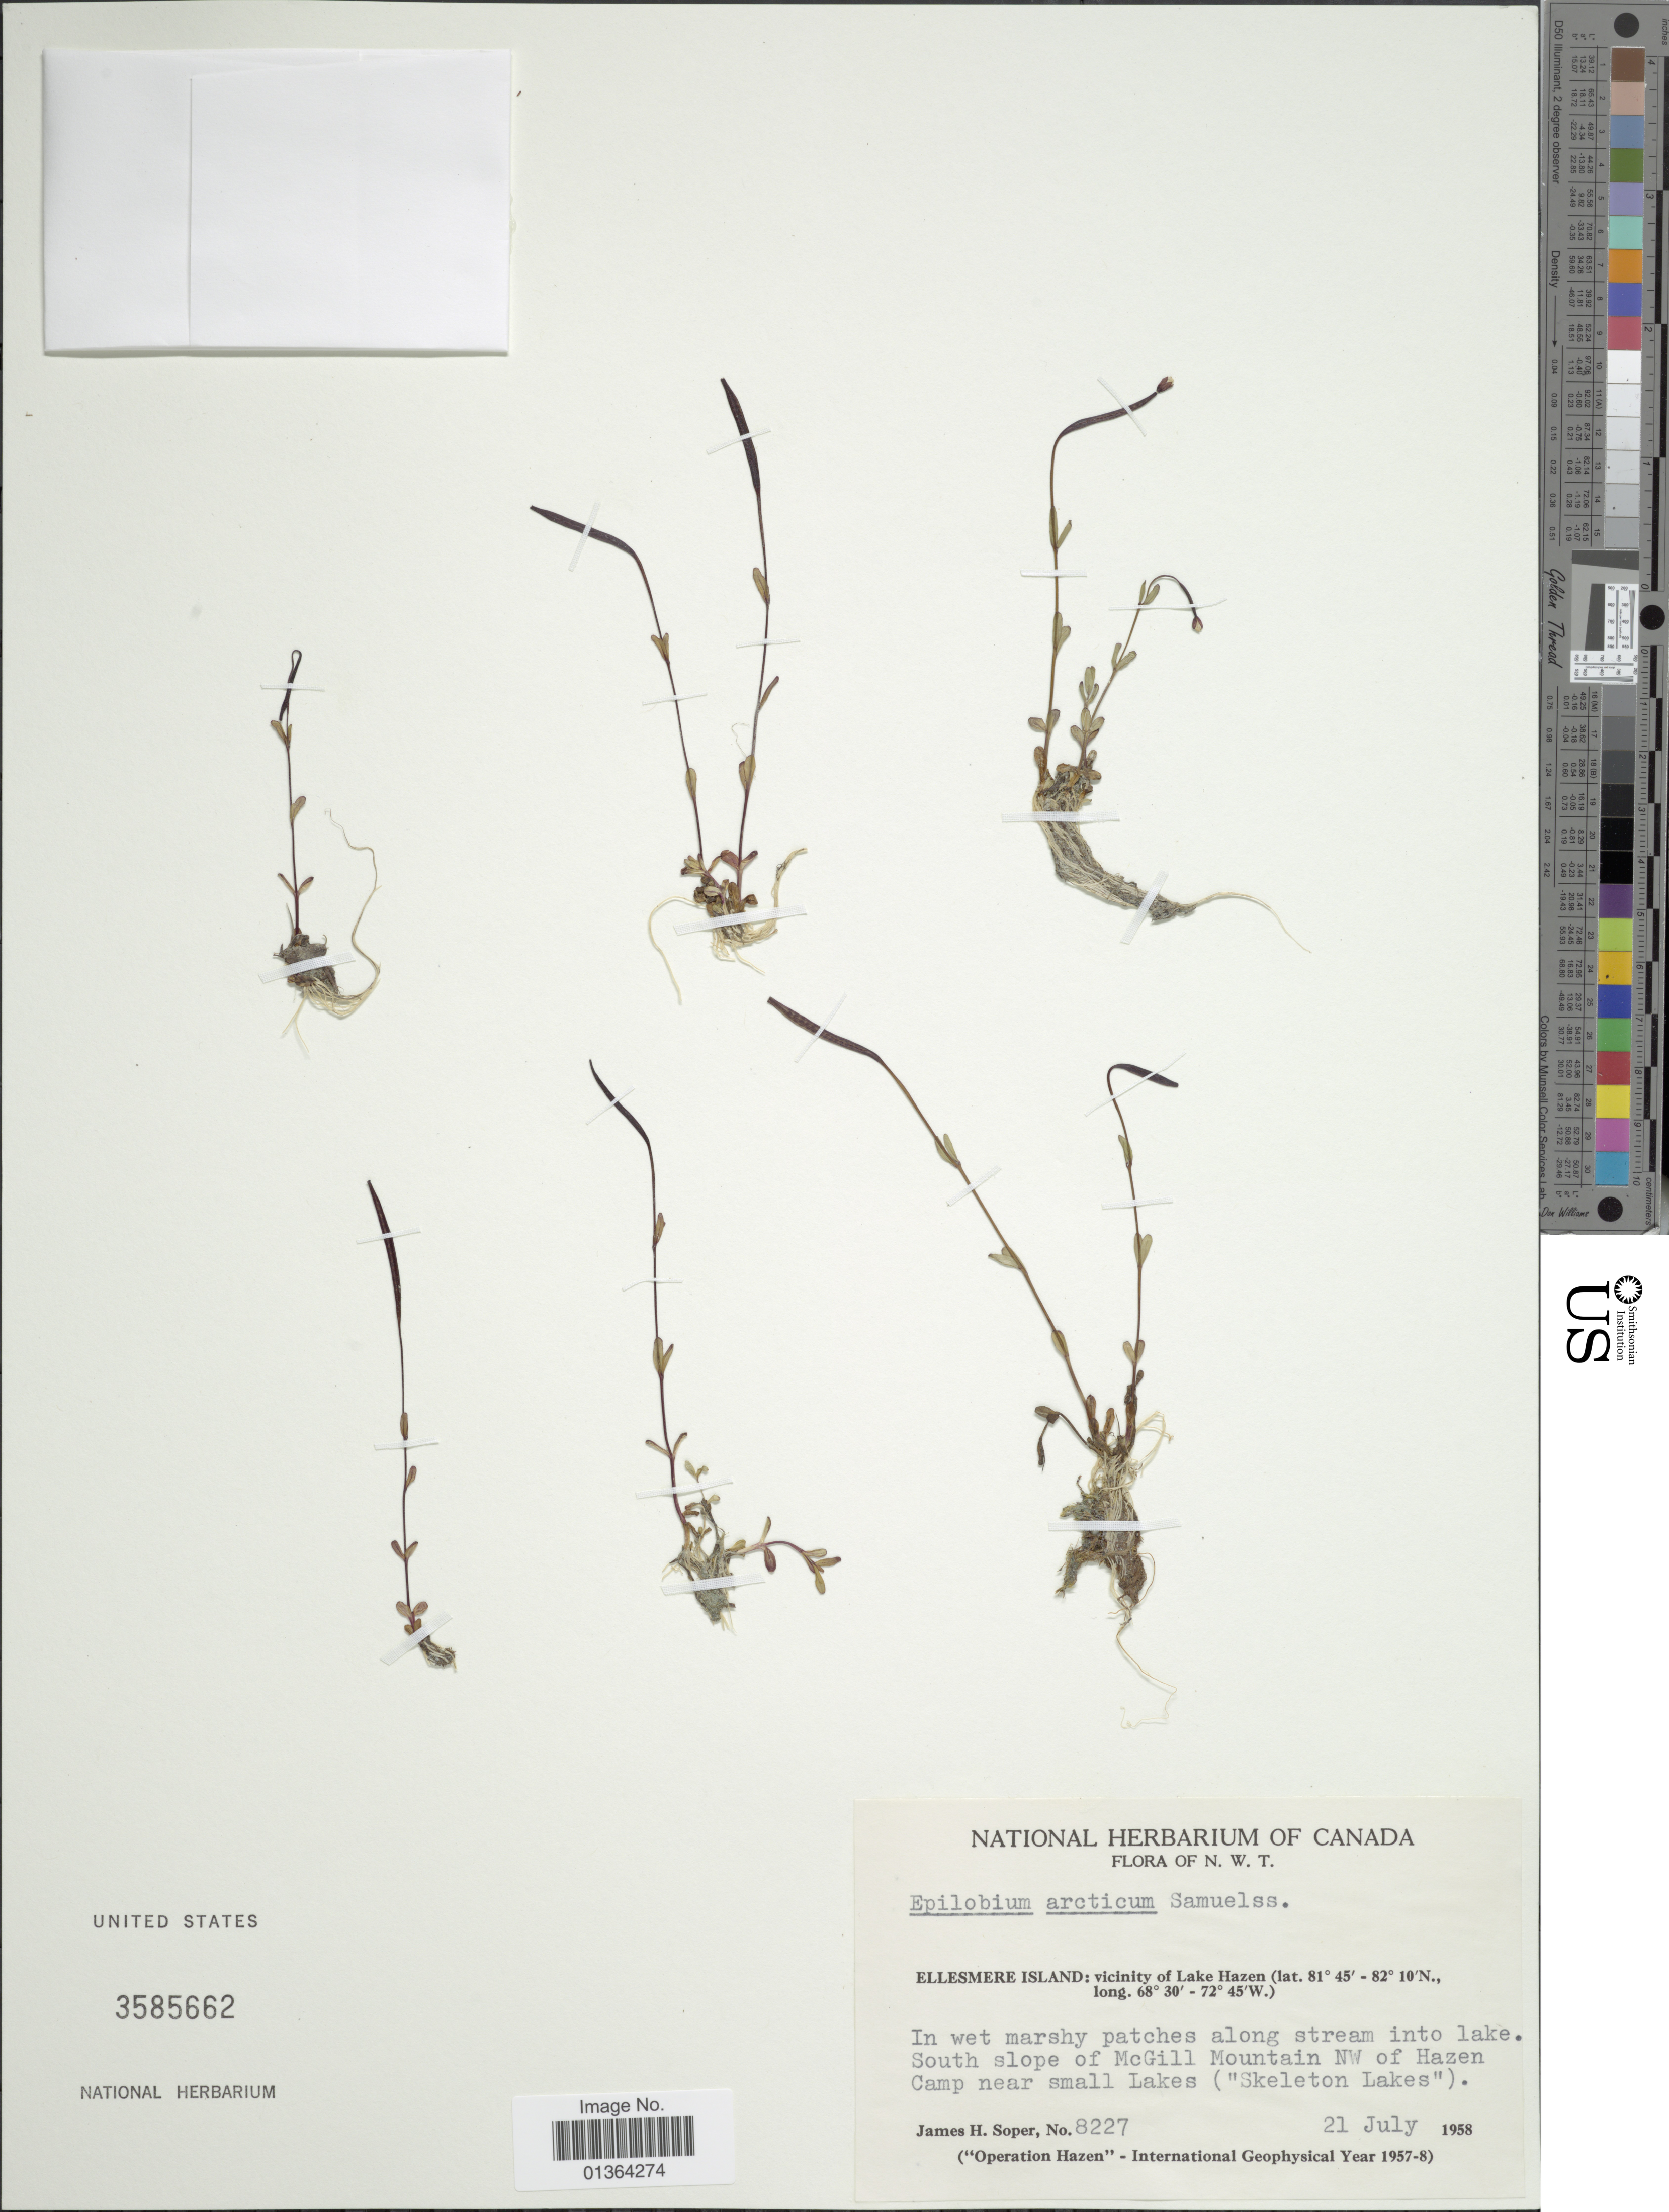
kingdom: Plantae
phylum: Tracheophyta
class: Magnoliopsida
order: Myrtales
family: Onagraceae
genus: Epilobium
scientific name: Epilobium davuricum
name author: Fisch. ex Hornem.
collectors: J. H. Soper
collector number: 8227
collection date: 1958-07-21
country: Canada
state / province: Northwest Territories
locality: Ellesmere Island: vicinity of Lake Hazen. South slope of McGill Mountain NW of Hazen Camp near small Lakes ("Skeleton Lakes").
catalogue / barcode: US 3585662